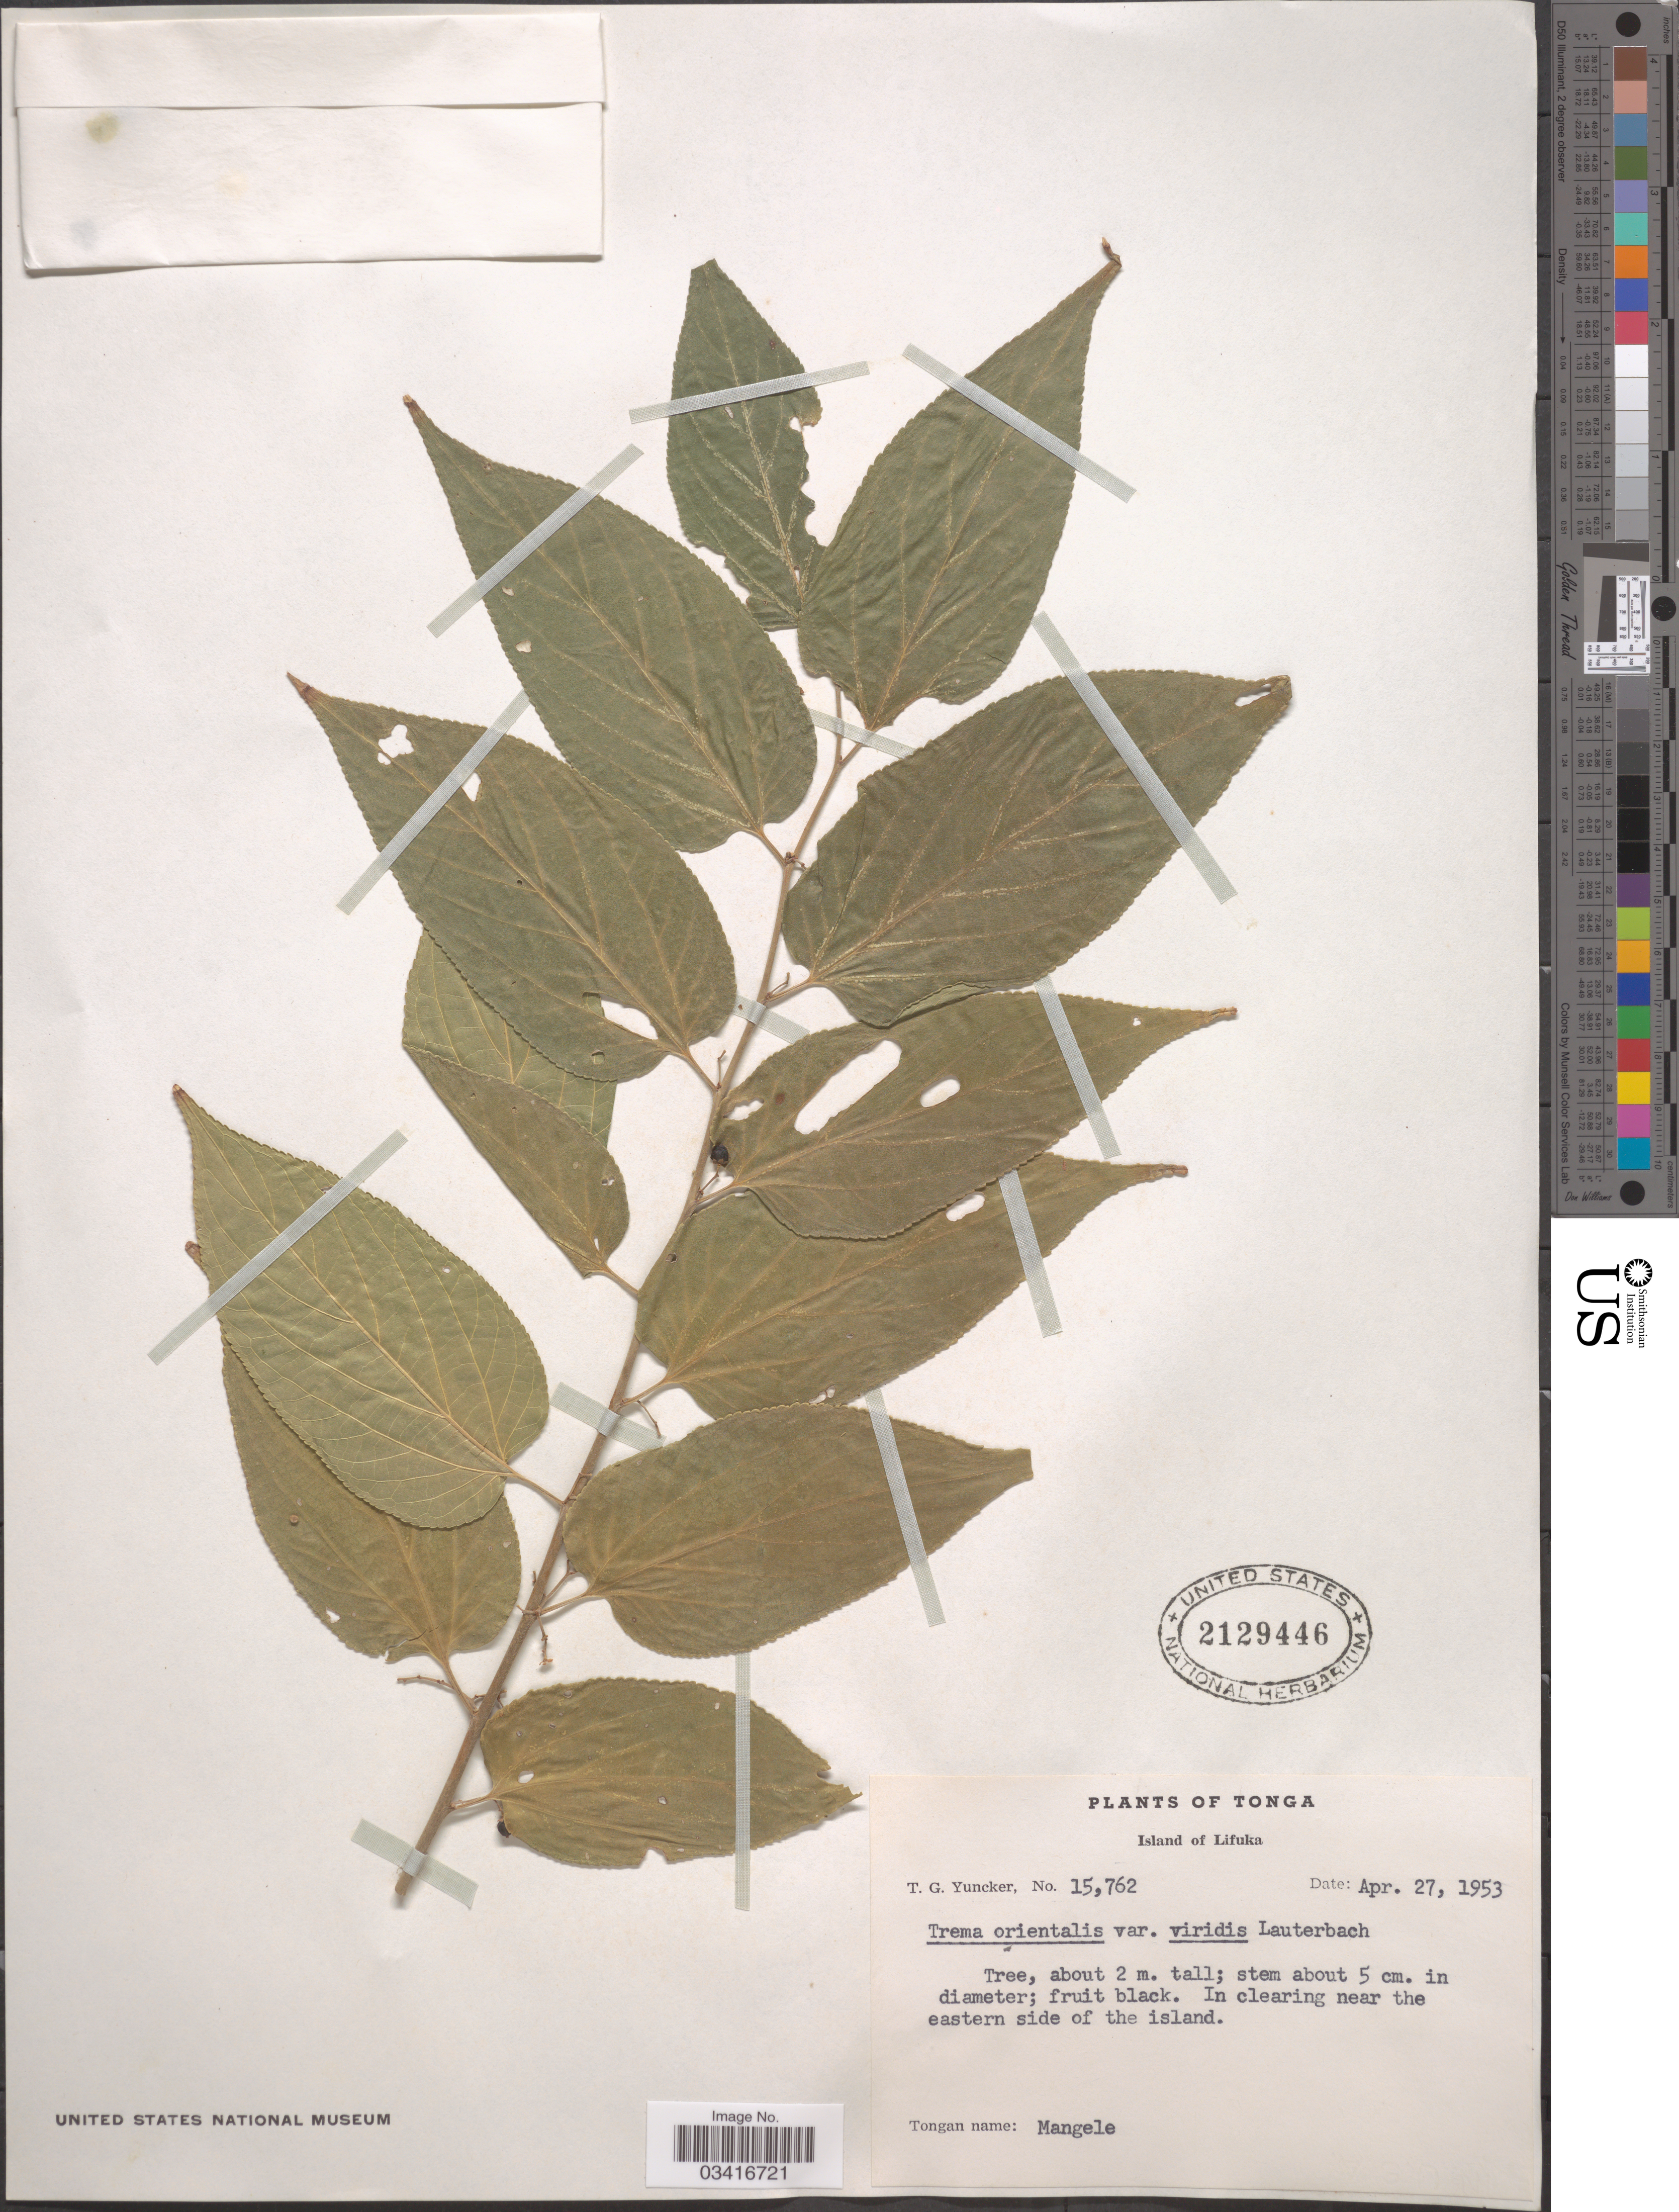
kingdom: Plantae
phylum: Tracheophyta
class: Magnoliopsida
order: Rosales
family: Cannabaceae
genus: Trema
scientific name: Trema orientale var. viridis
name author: (L.) Blume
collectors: T. G. Yuncker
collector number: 15762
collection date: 1953-04-27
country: Tonga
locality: Island of Lifuka. In clearing near the eastern side of the island.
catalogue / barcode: US 2129446